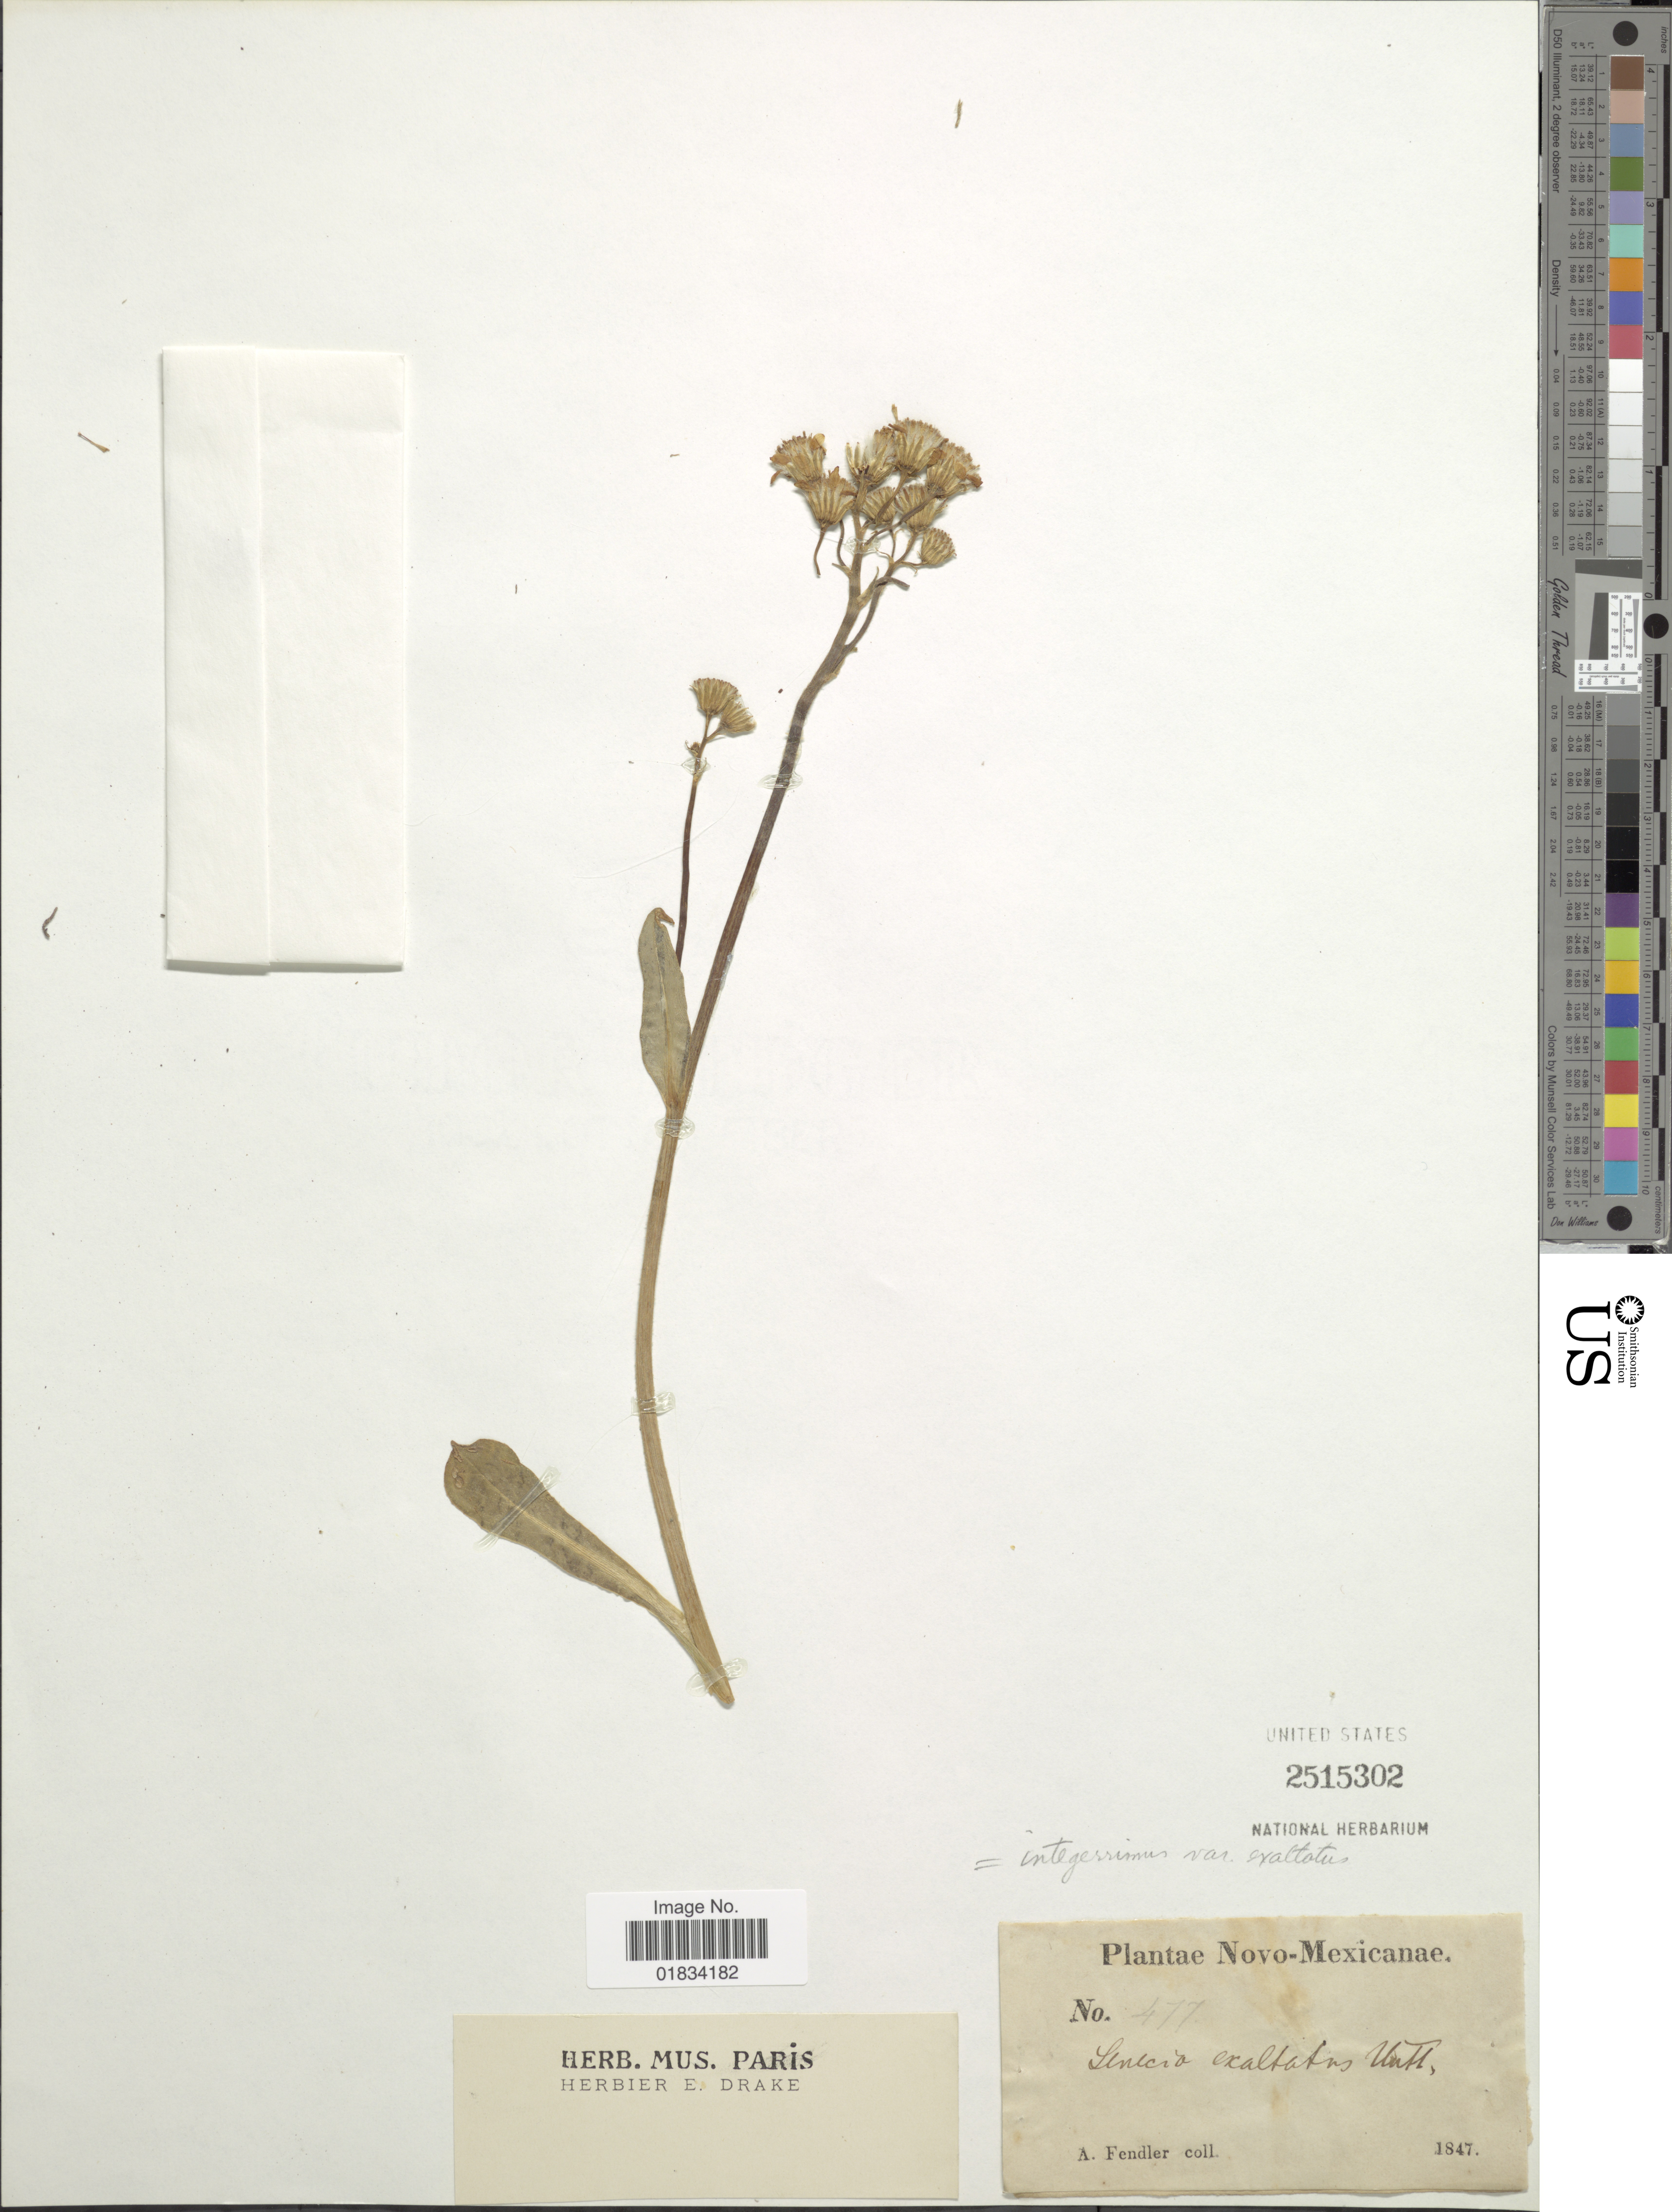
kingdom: Plantae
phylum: Tracheophyta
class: Magnoliopsida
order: Asterales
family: Asteraceae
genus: Senecio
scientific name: Senecio integerrimus var. exaltatus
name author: (Nutt.) Cronq.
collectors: A. Fendler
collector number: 477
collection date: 1847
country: United States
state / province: New Mexico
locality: Novo-Mexicanae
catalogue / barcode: US 2515302